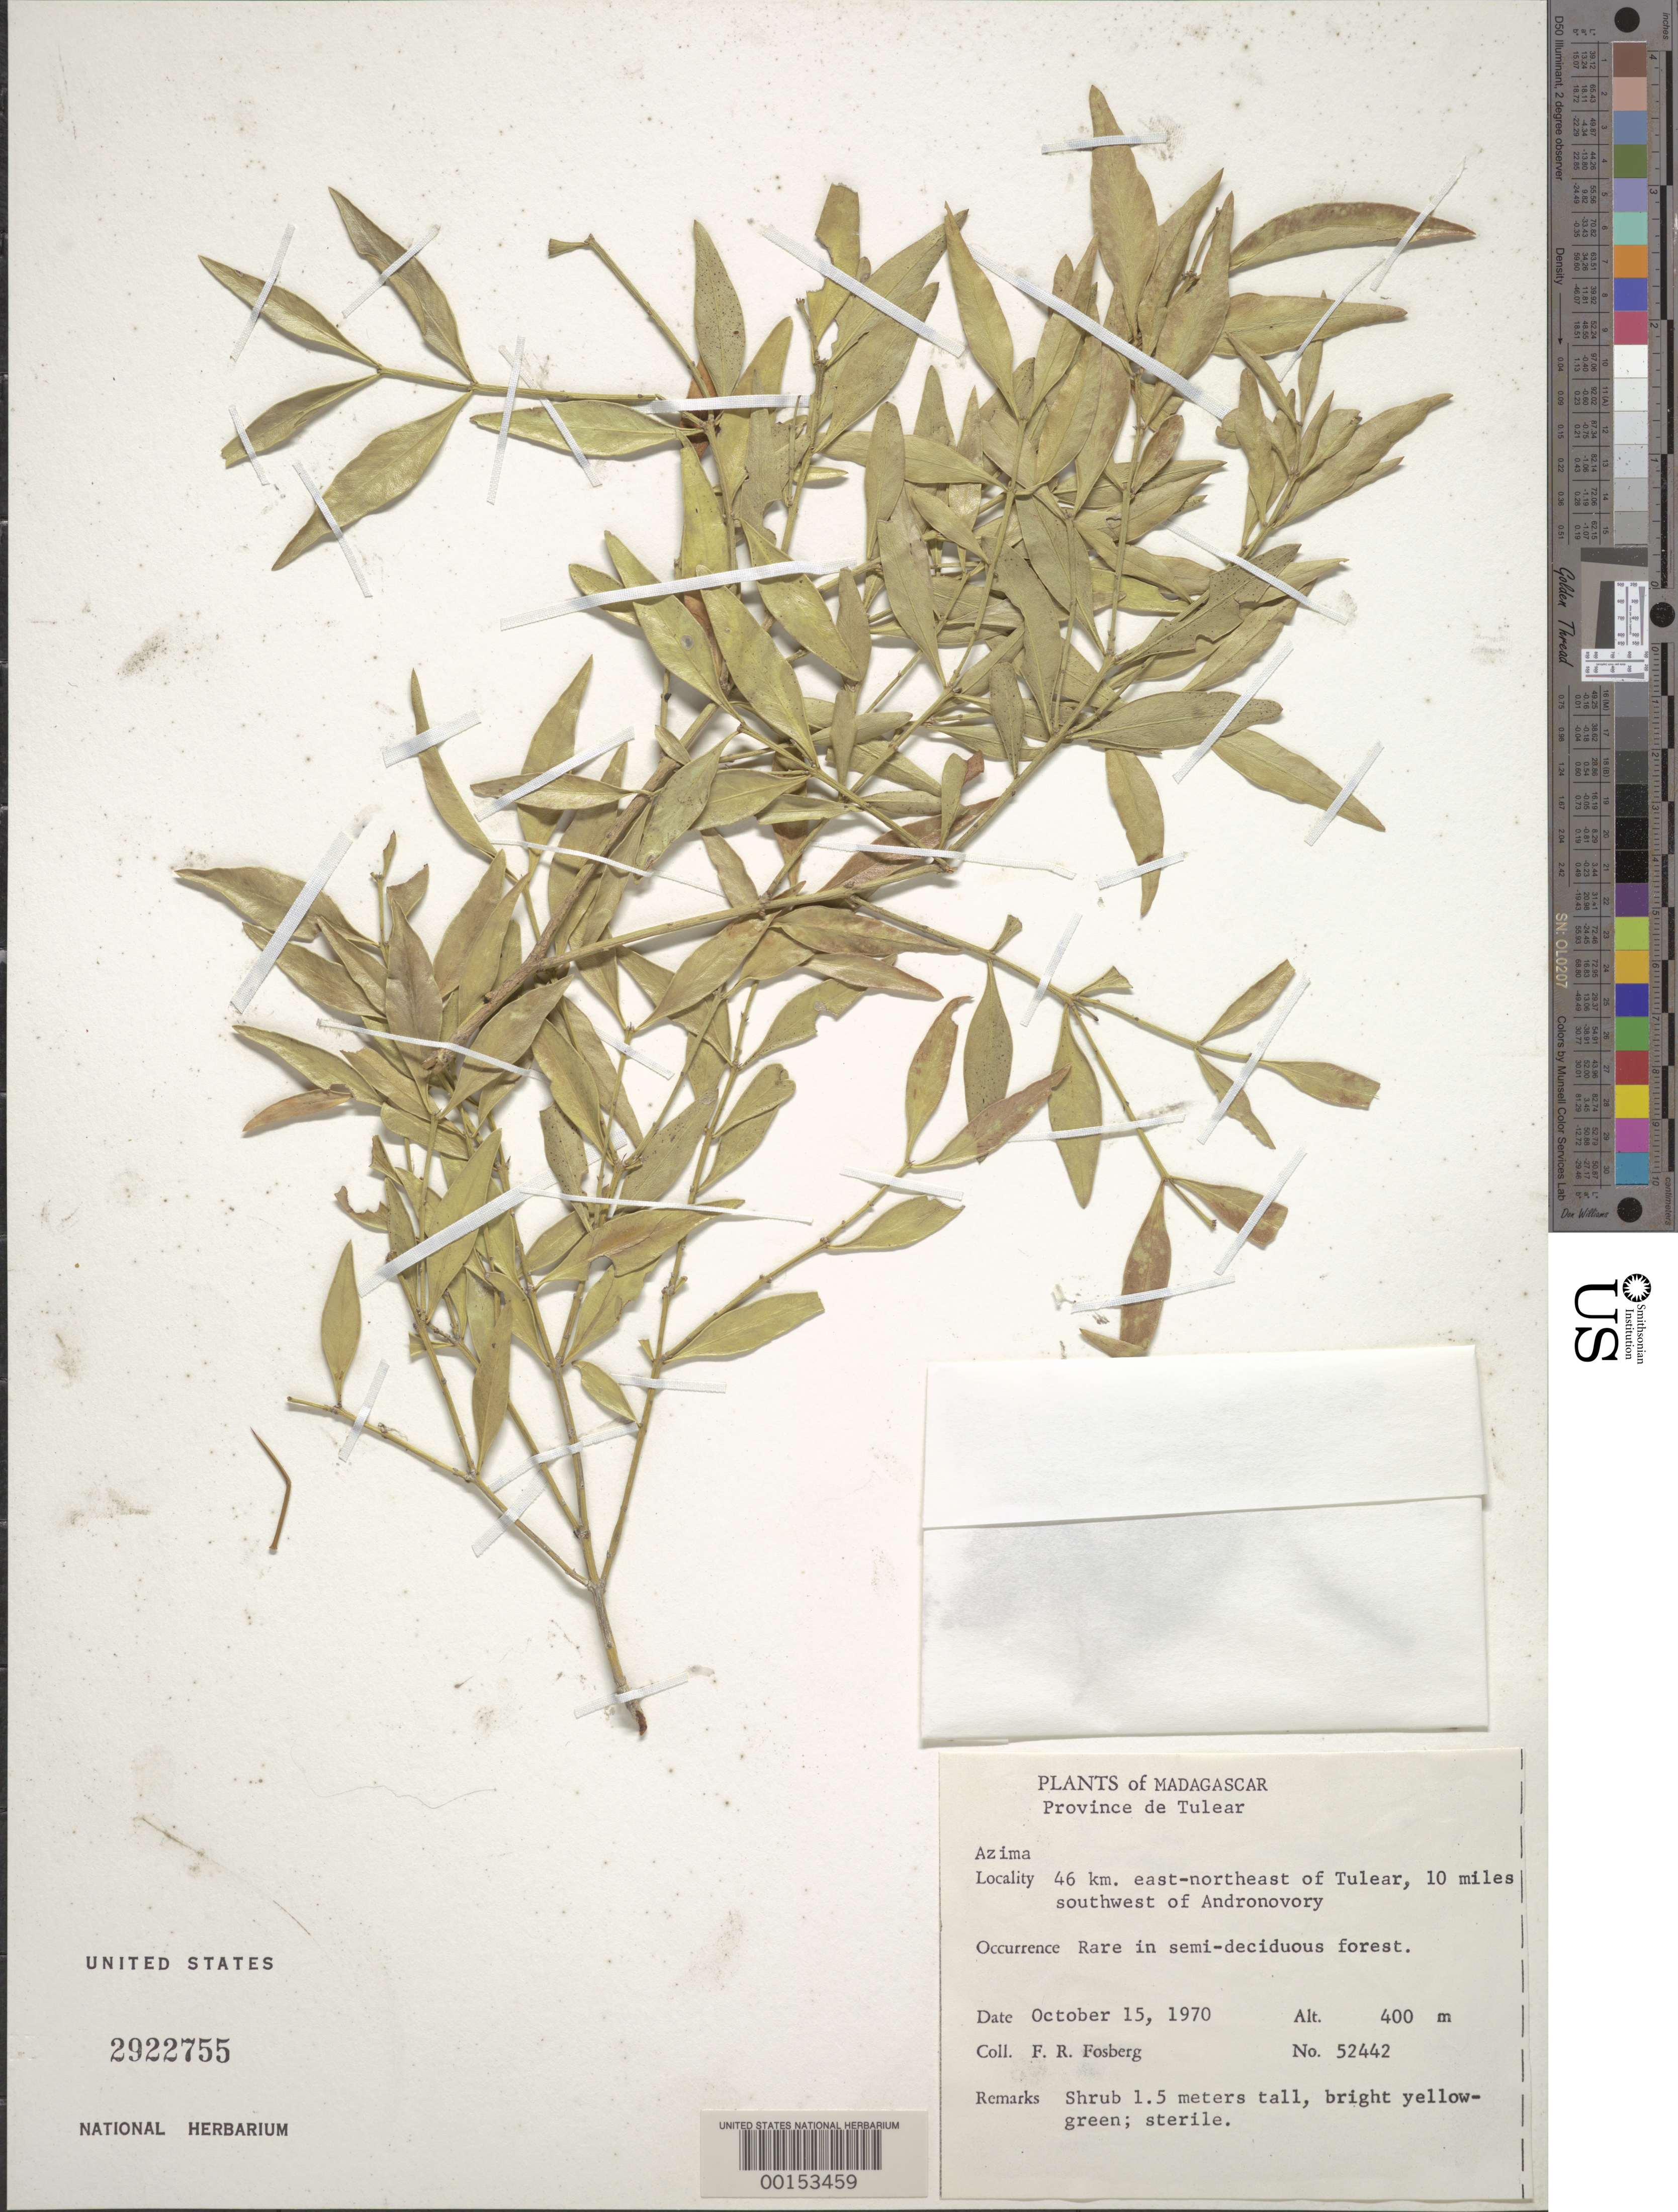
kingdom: Plantae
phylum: Tracheophyta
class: Magnoliopsida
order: Brassicales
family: Salvadoraceae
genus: Azima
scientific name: Azima angustifolia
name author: A. DC.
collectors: F. R. Fosberg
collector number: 52442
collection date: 1970-10-15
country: Madagascar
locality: Province of Tulear. 46 km. east-northeast of Tulear, 10 miles southwest of Andronovory.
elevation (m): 400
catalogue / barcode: US 2922755